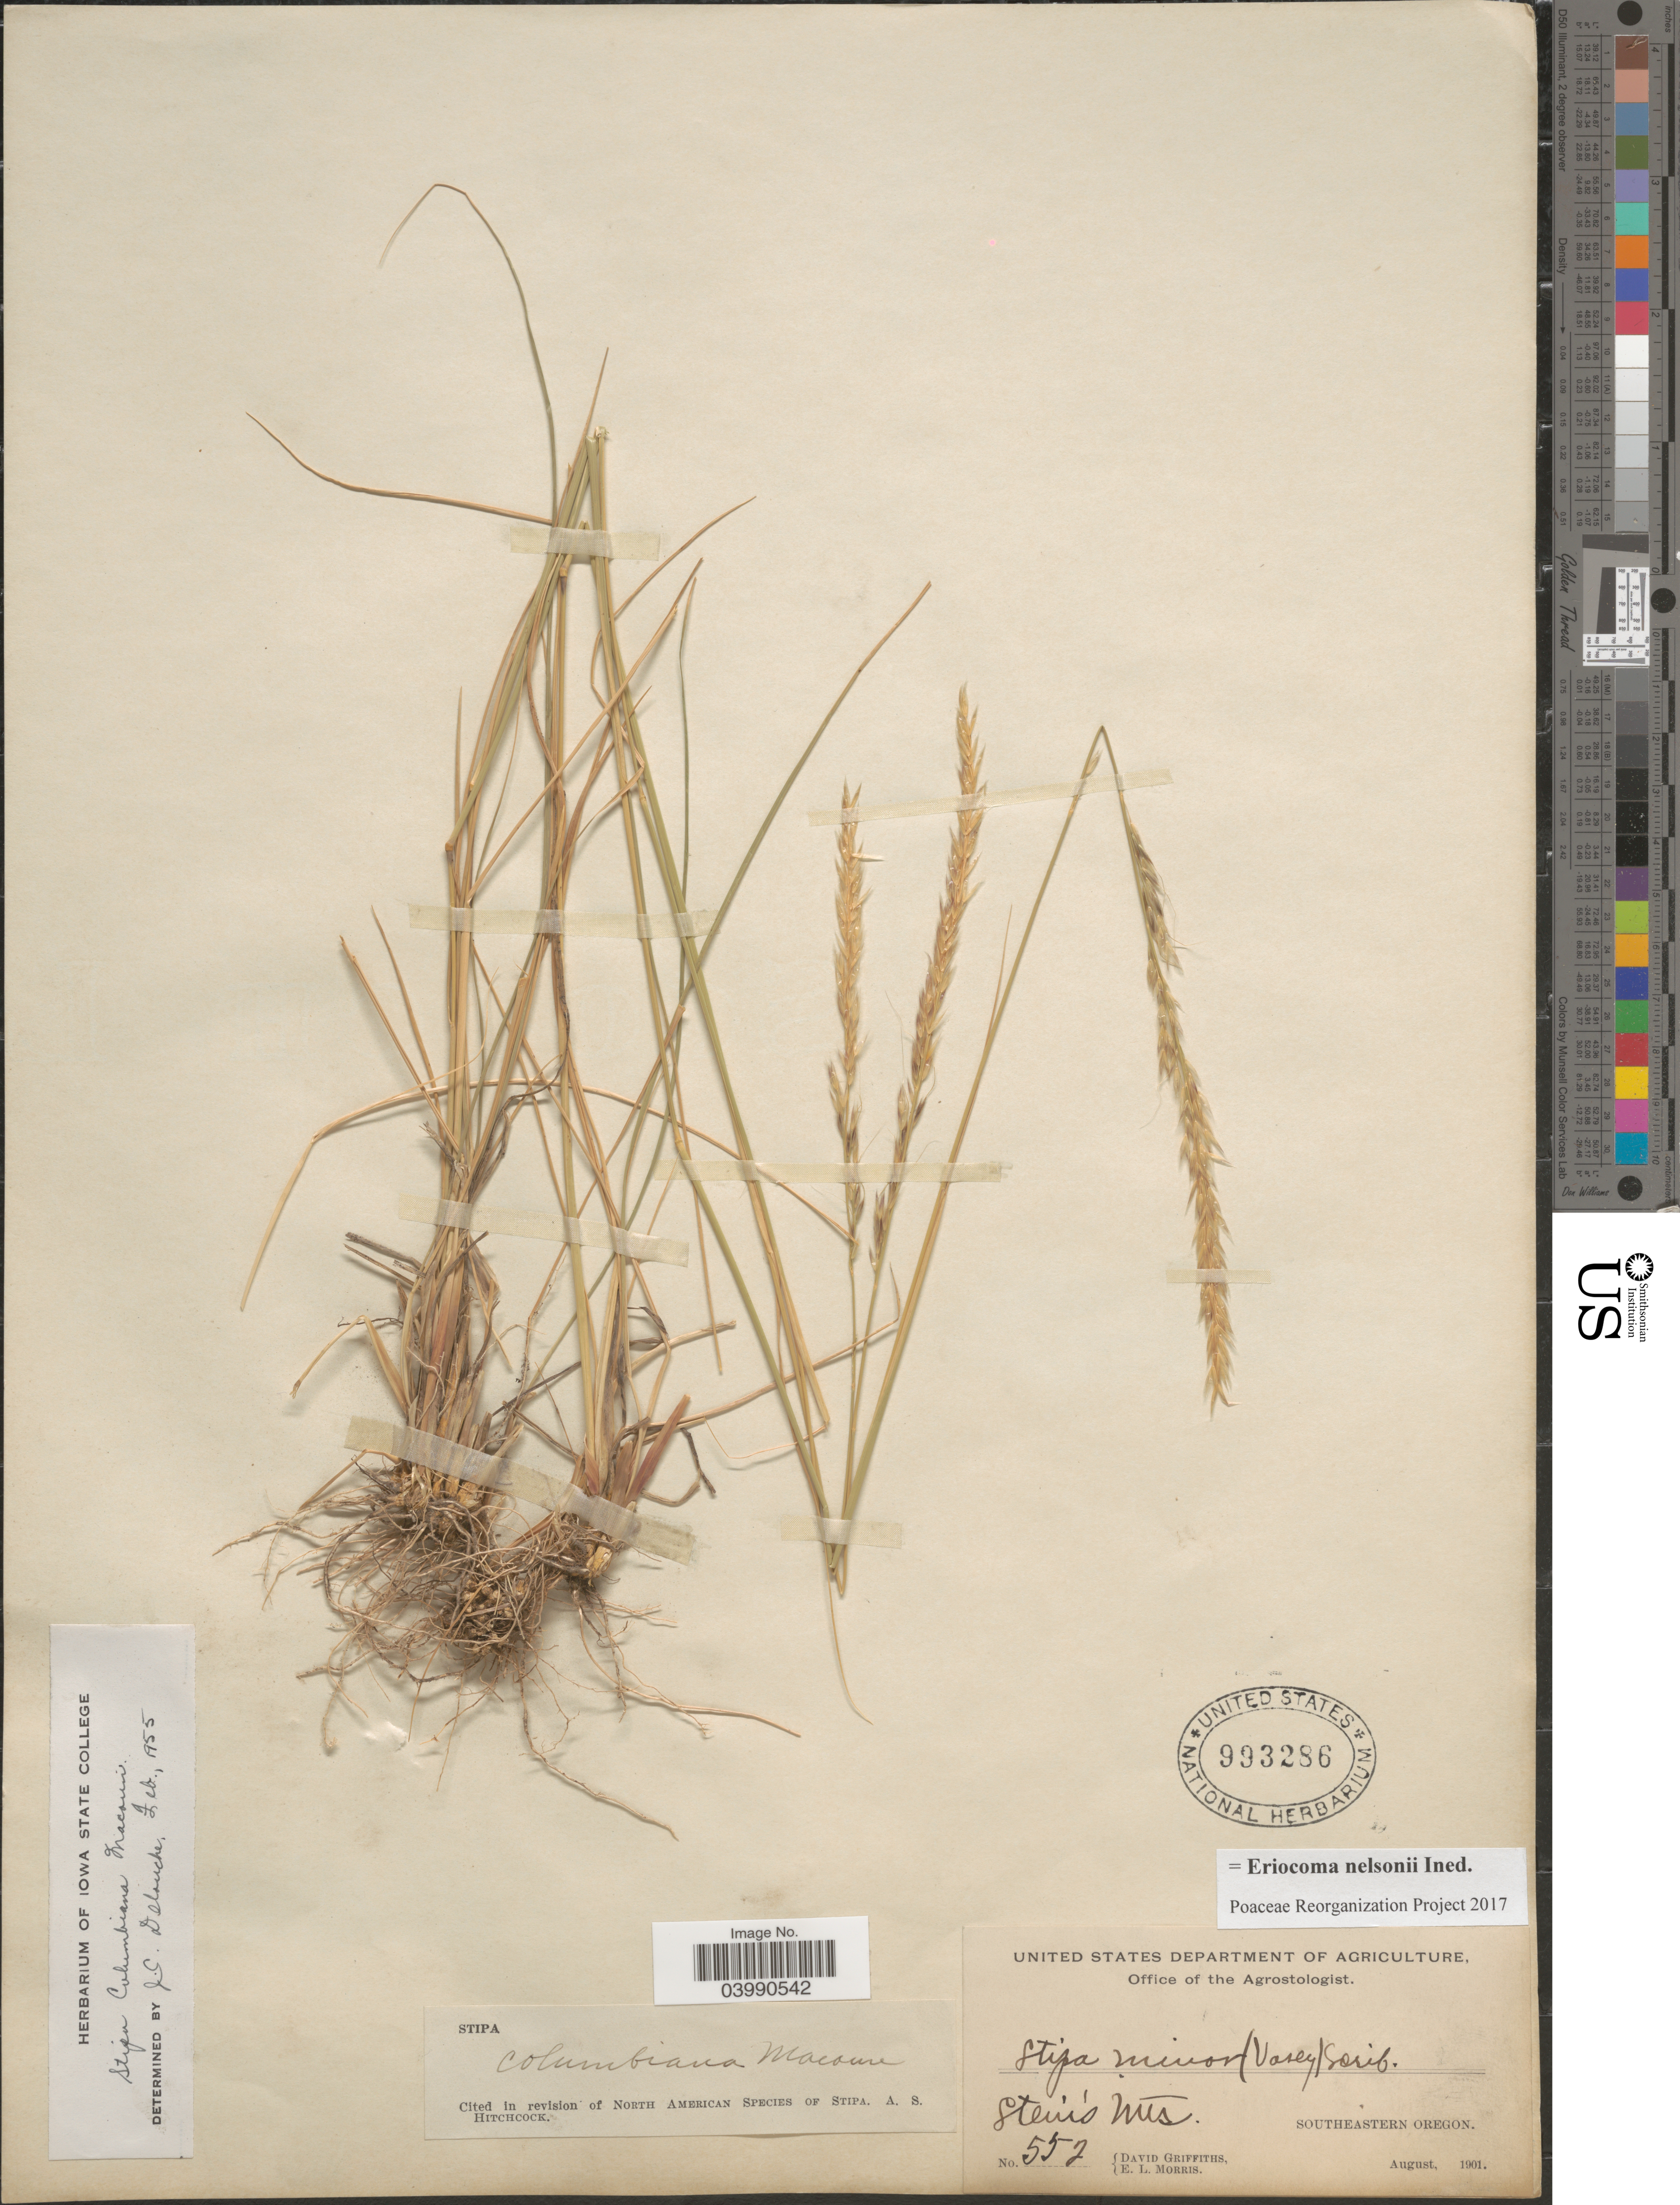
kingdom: Plantae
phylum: Tracheophyta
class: Liliopsida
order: Poales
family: Poaceae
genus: Eriocoma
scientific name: Eriocoma nelsonii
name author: (Scribn.) Romasch.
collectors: D. Griffiths & E. Morris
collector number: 552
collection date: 1901-08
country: United States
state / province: Oregon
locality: Stein's Mts. Southeastern Oregon.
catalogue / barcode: US 993286